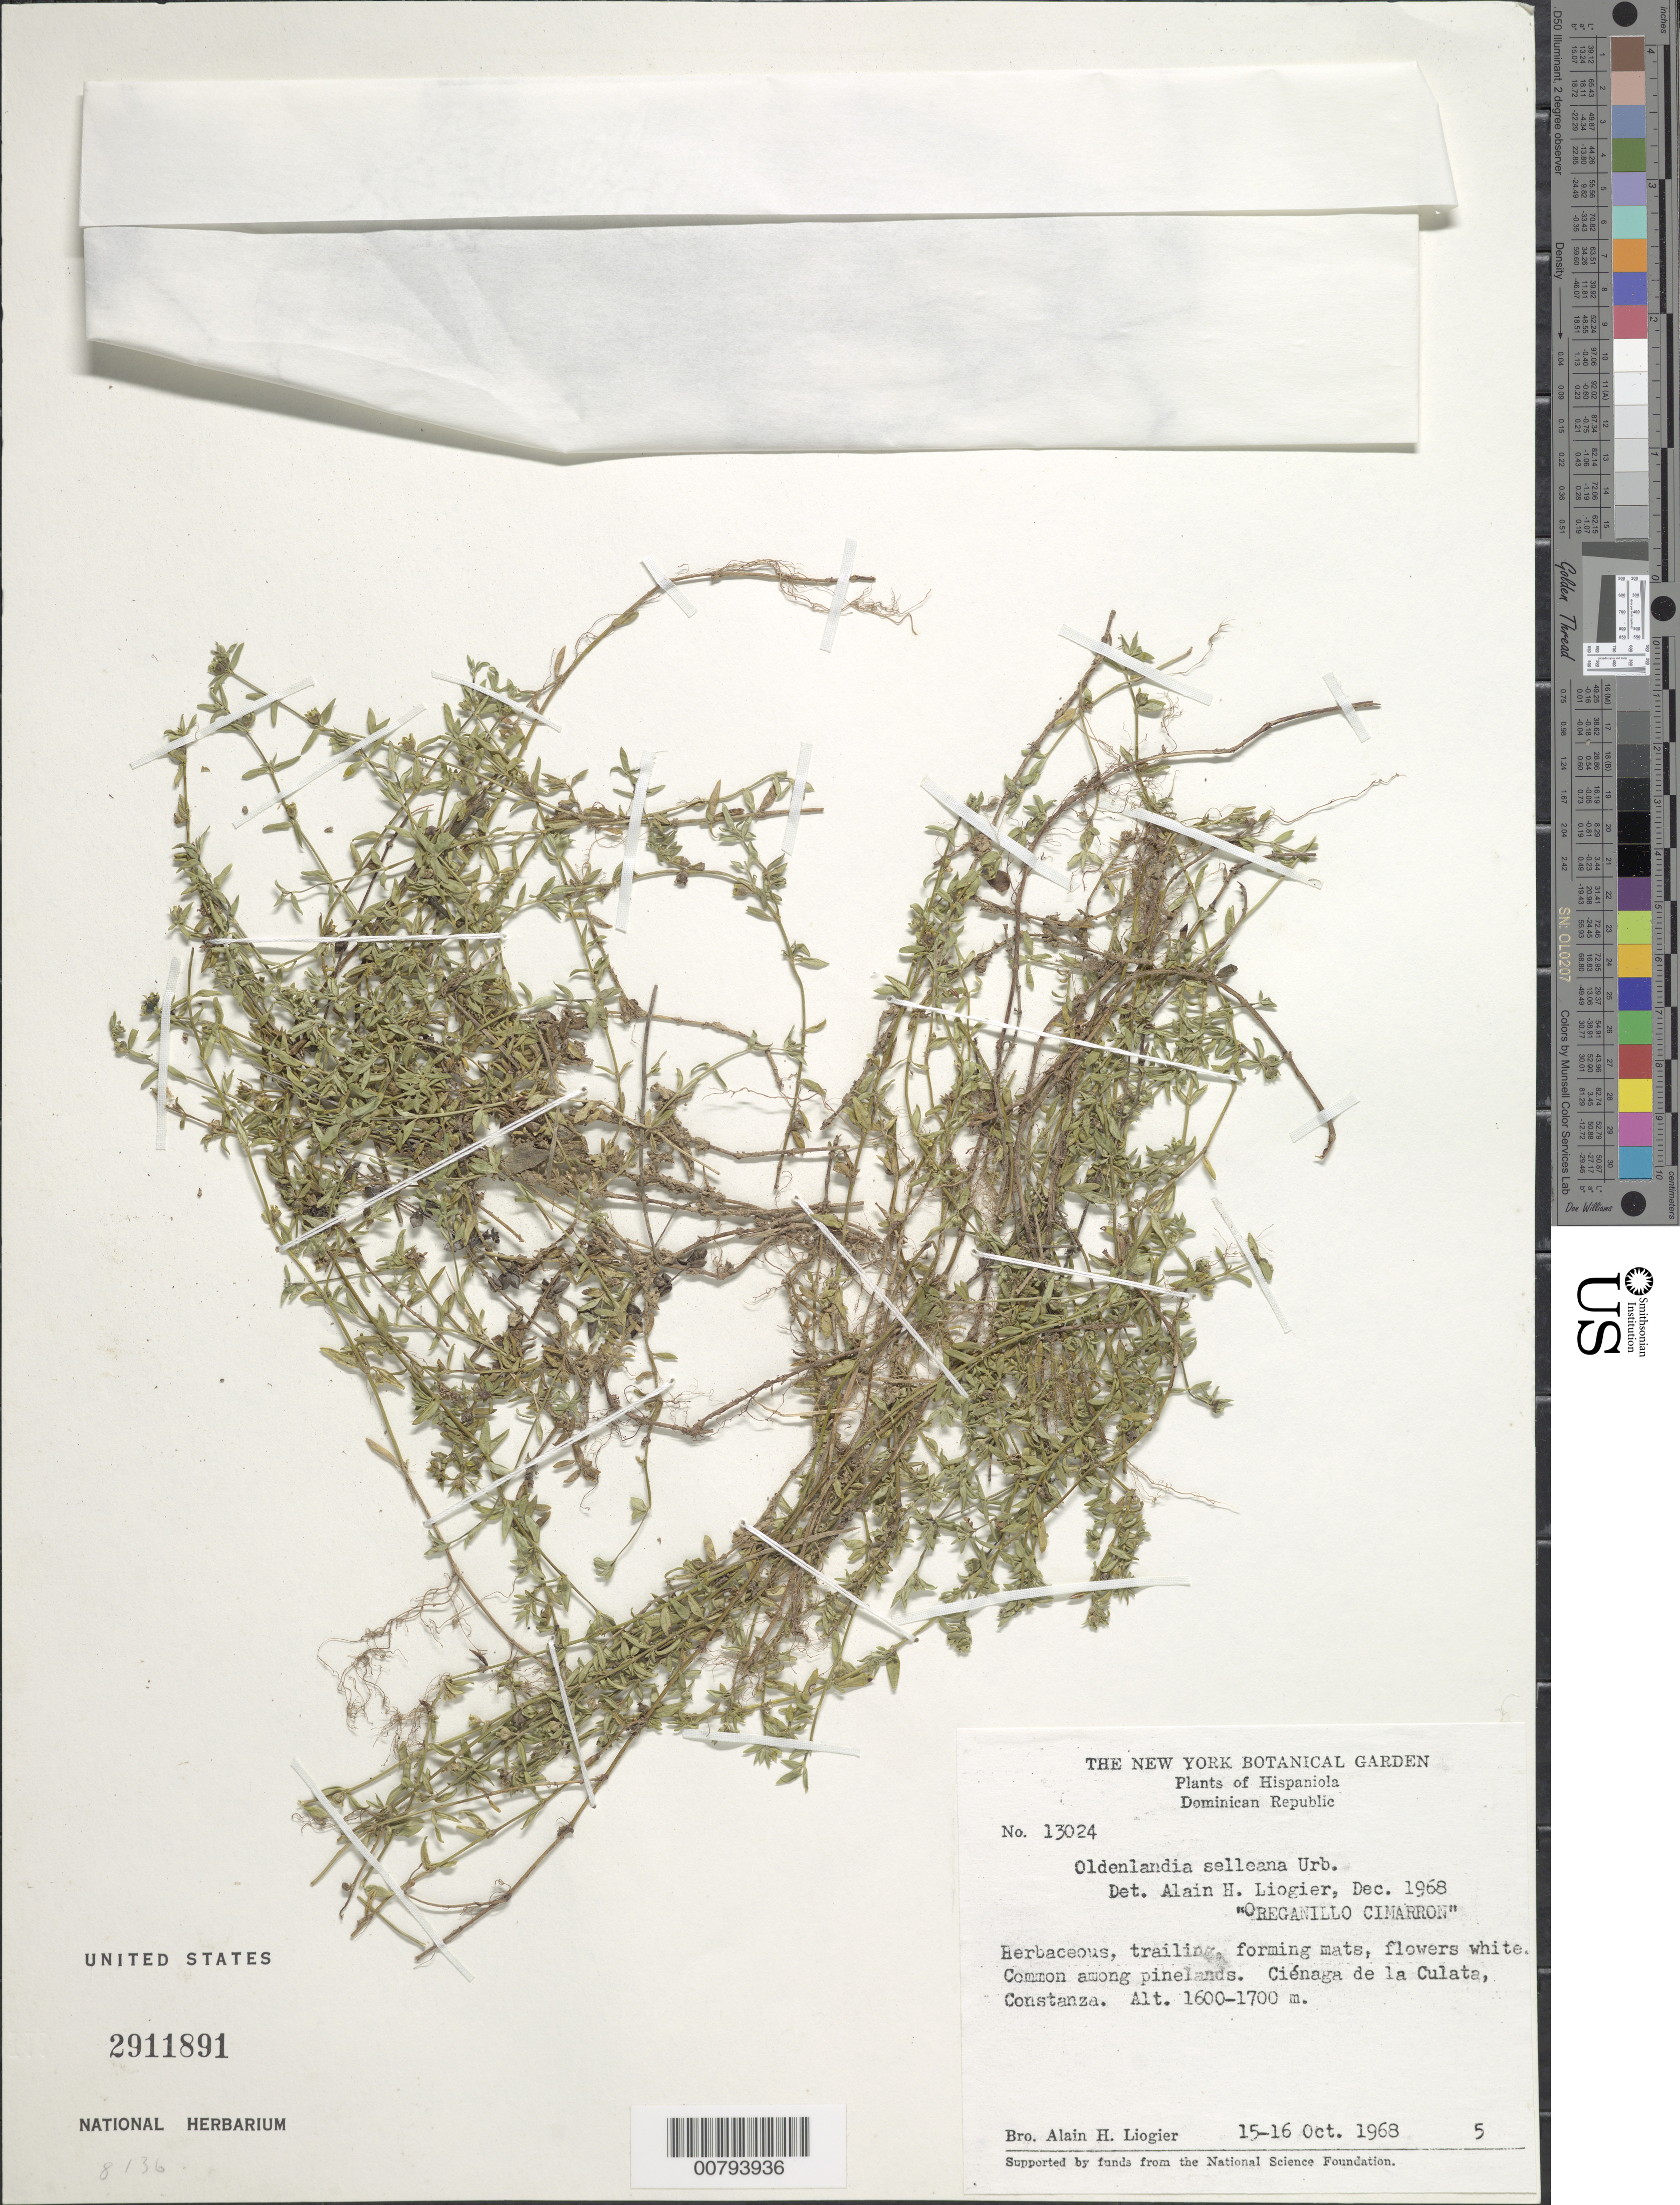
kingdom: Plantae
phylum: Tracheophyta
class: Magnoliopsida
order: Gentianales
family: Rubiaceae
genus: Oldenlandia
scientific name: Oldenlandia selleana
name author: Urb.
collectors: A. H. Liogier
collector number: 13024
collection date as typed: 15 Oct 1968 and 16 Oct 1068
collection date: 1968-10-15,1968-10-16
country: Dominican Republic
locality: Hispaniola. Ciénaga de la Culata, Constanza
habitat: Pinelands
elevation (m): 1600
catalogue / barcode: US 2911891